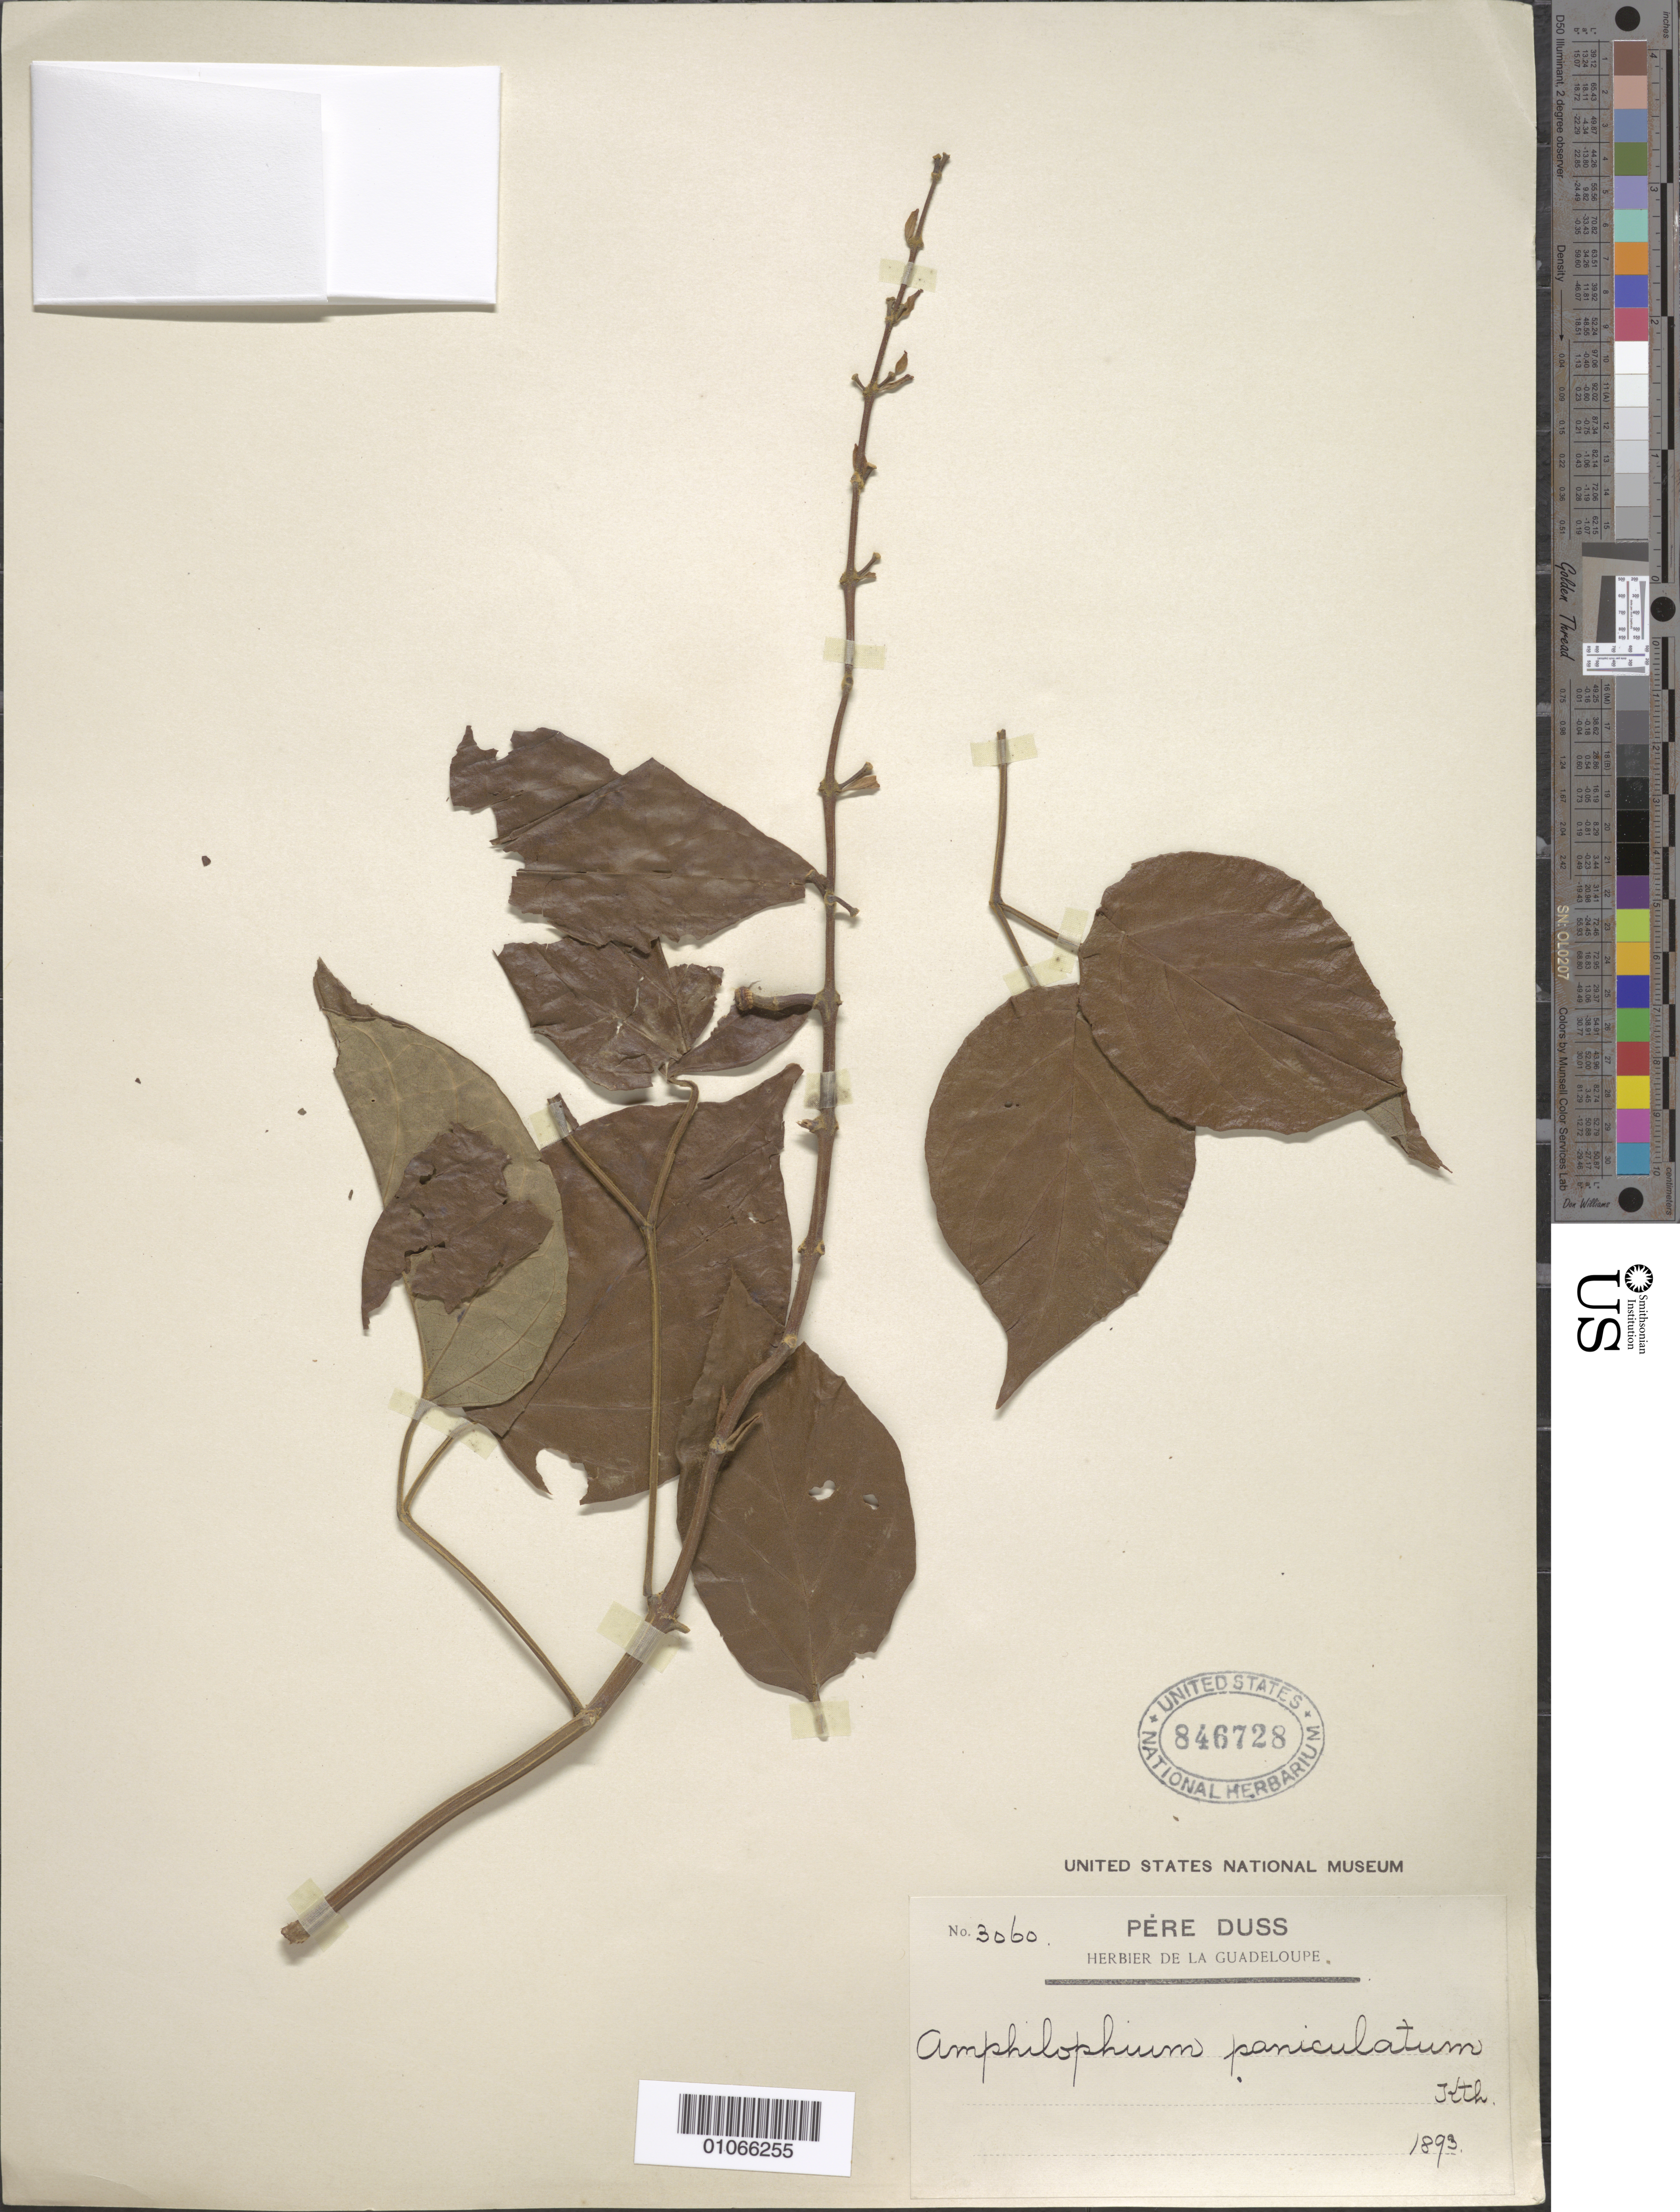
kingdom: Plantae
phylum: Tracheophyta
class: Magnoliopsida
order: Lamiales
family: Bignoniaceae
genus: Amphilophium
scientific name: Amphilophium paniculatum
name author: (L.) Kunth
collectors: Père Duss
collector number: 3060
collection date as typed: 1893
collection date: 1893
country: Guadeloupe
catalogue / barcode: US 846728